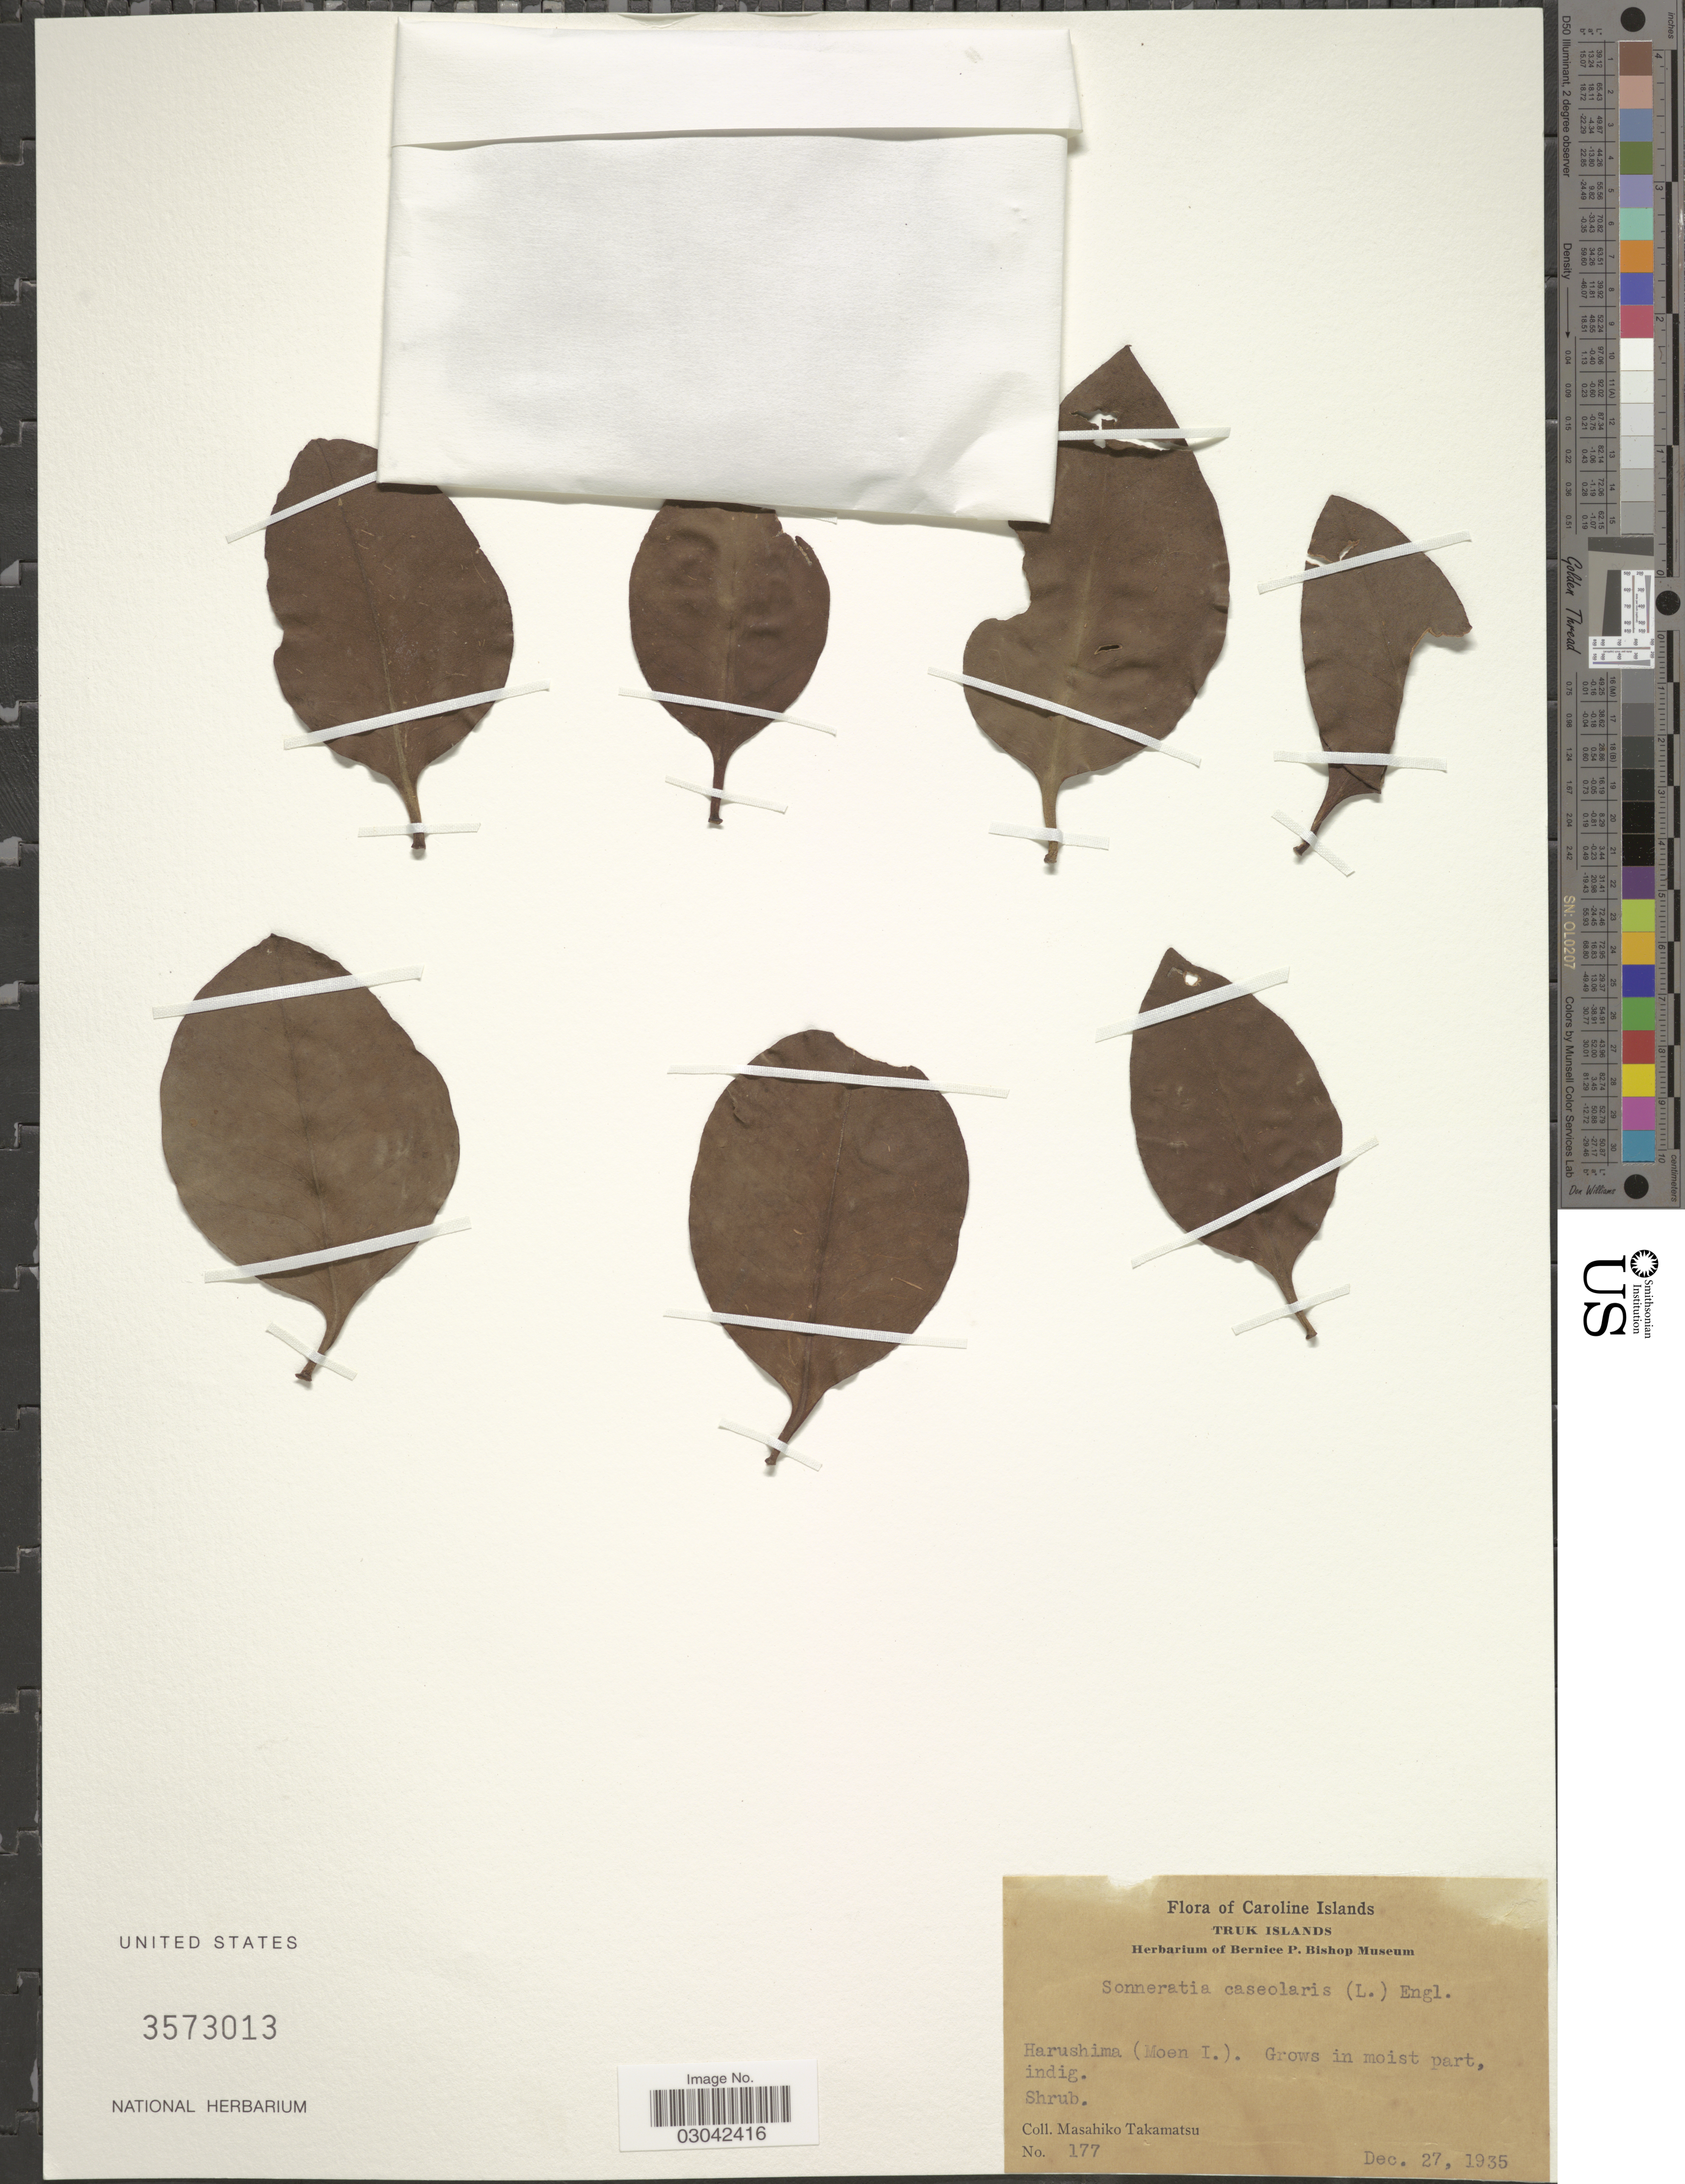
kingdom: Plantae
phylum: Tracheophyta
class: Magnoliopsida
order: Myrtales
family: Lythraceae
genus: Sonneratia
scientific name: Sonneratia caseolaris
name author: (L.) Engl.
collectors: M. Takamatsu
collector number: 177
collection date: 1935-12-27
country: Micronesia, Federated States of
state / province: Truk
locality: Caroline Islands. Truk Islands. Harushima (Moen I.).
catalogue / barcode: US 3573013